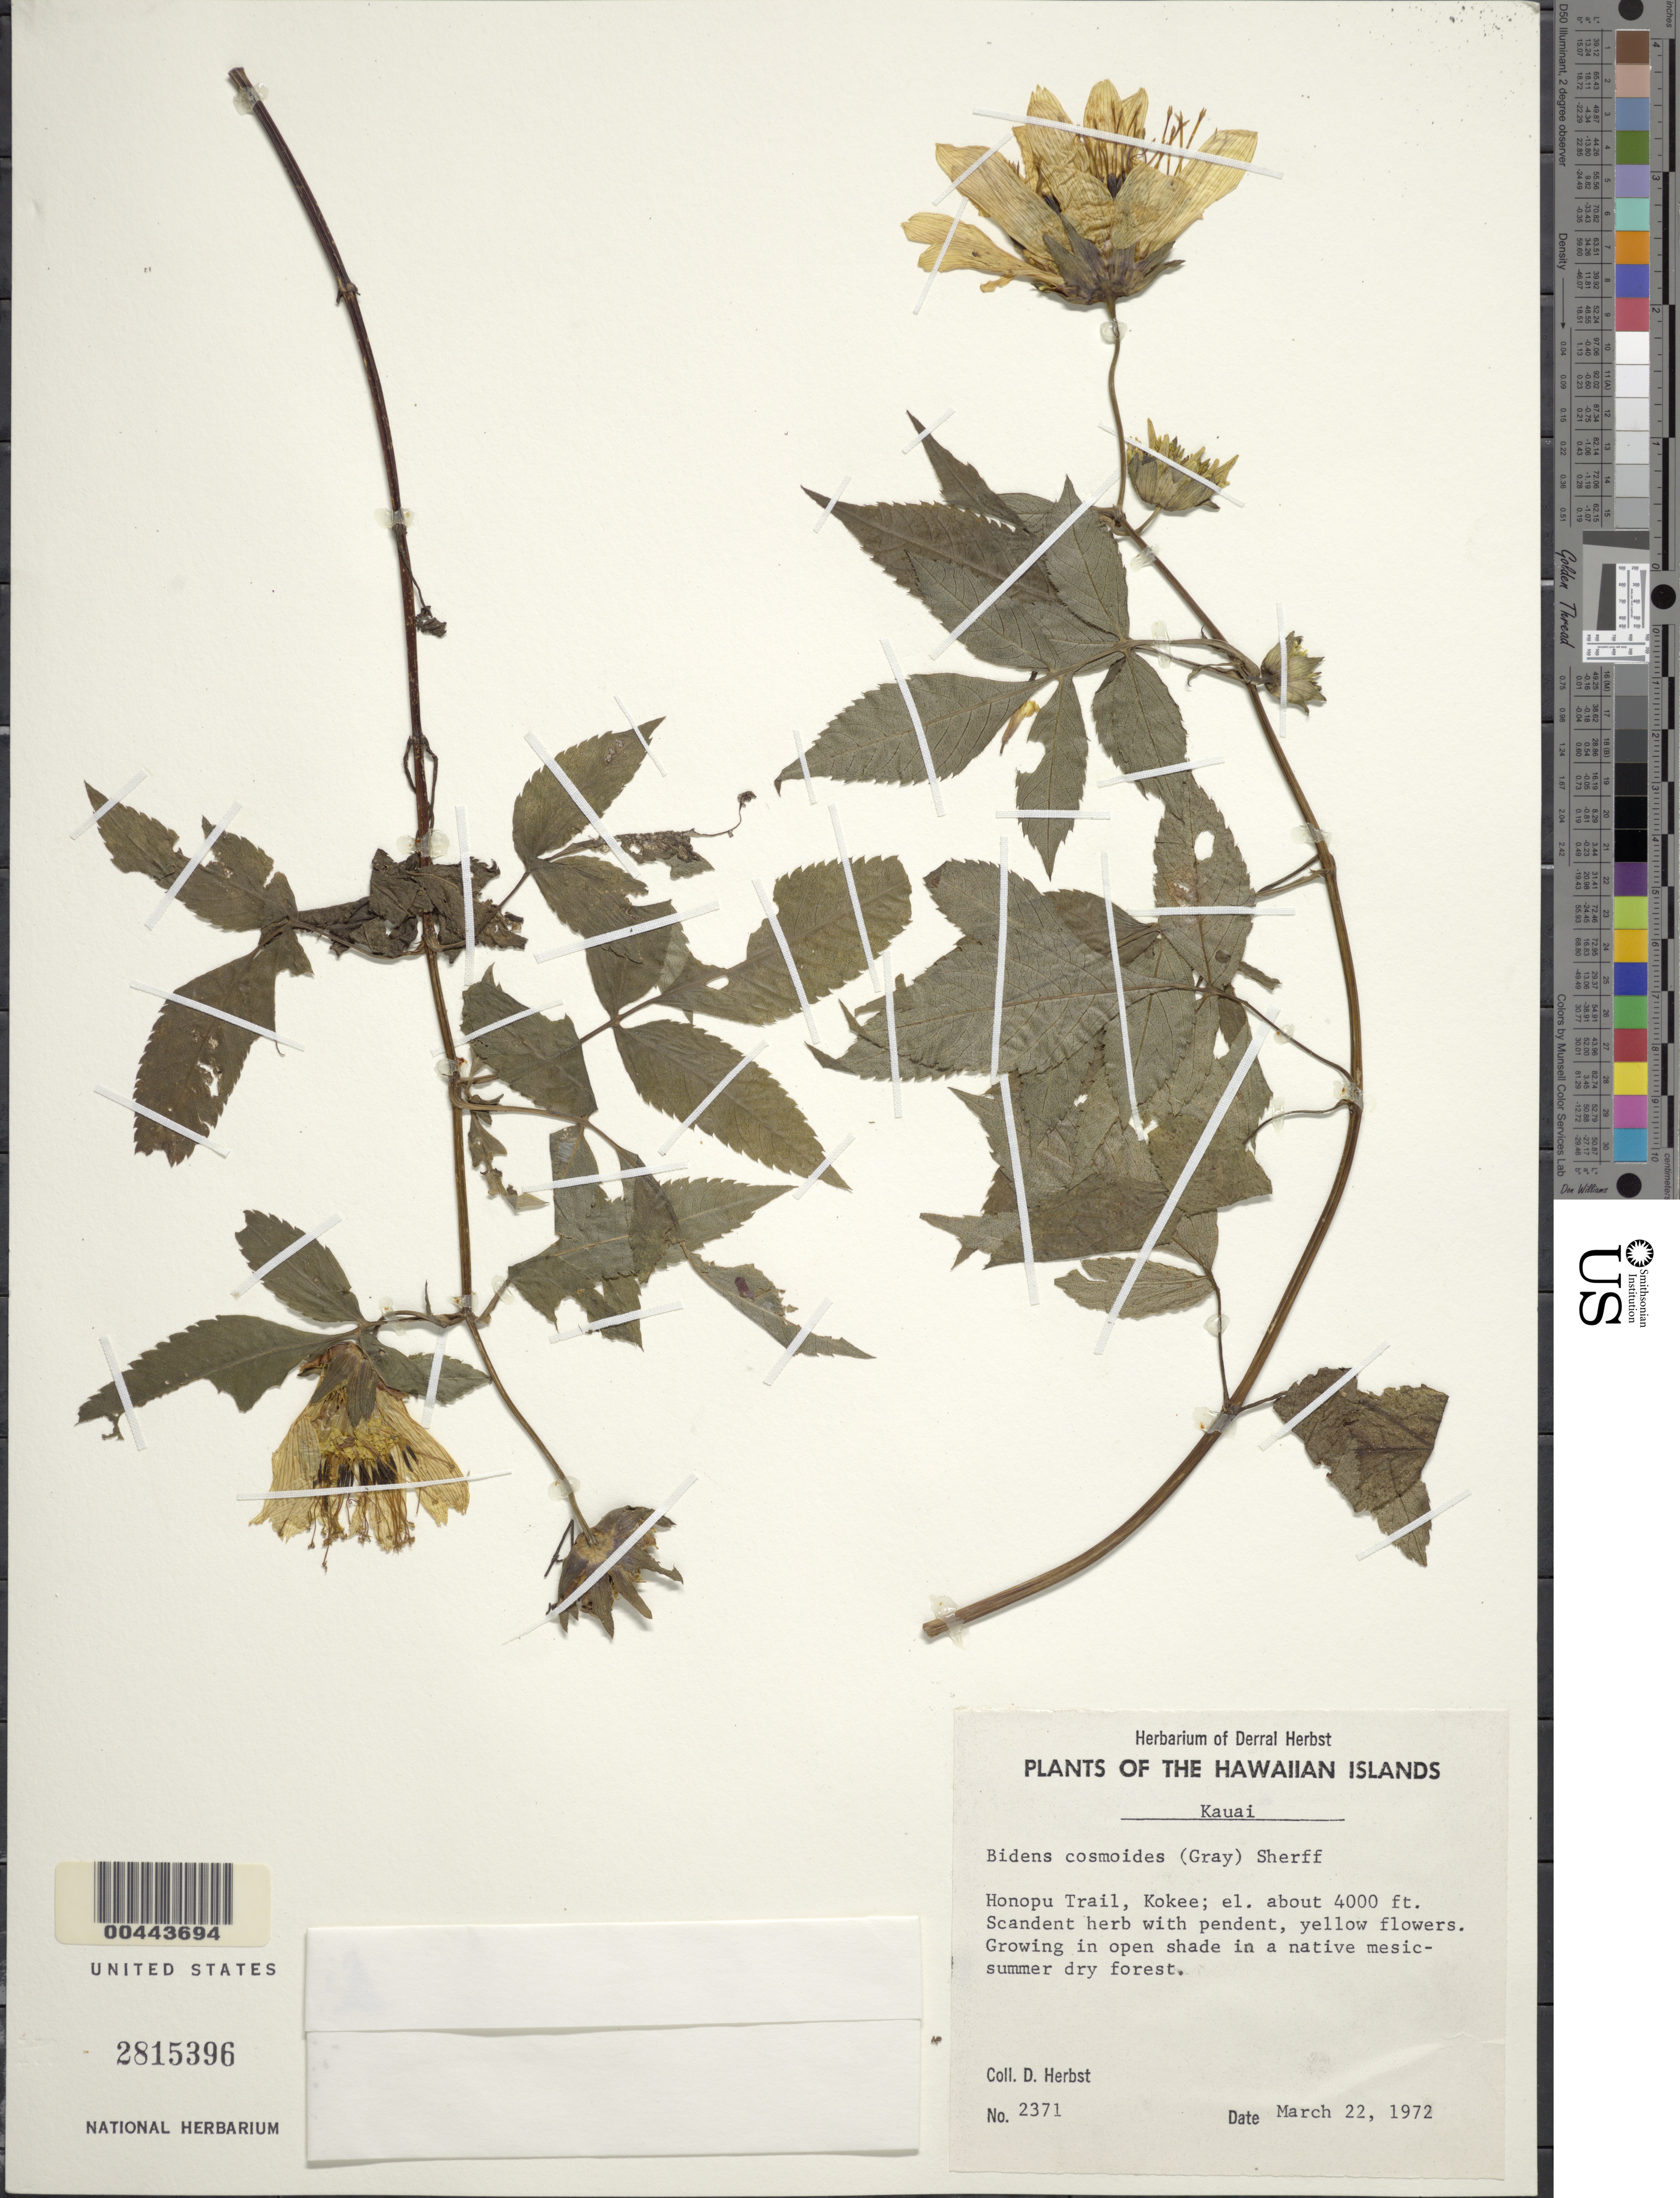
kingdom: Plantae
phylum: Tracheophyta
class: Magnoliopsida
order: Asterales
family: Asteraceae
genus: Bidens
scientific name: Bidens cosmoides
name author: (A. Gray) Sherff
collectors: D. R. Herbst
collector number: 2371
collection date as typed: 22 Mar 1972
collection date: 1972-03-22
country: United States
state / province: Hawaii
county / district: Kauai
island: Kaua'i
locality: Honopu Traul, Kokee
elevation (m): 1219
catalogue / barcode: US 2815396